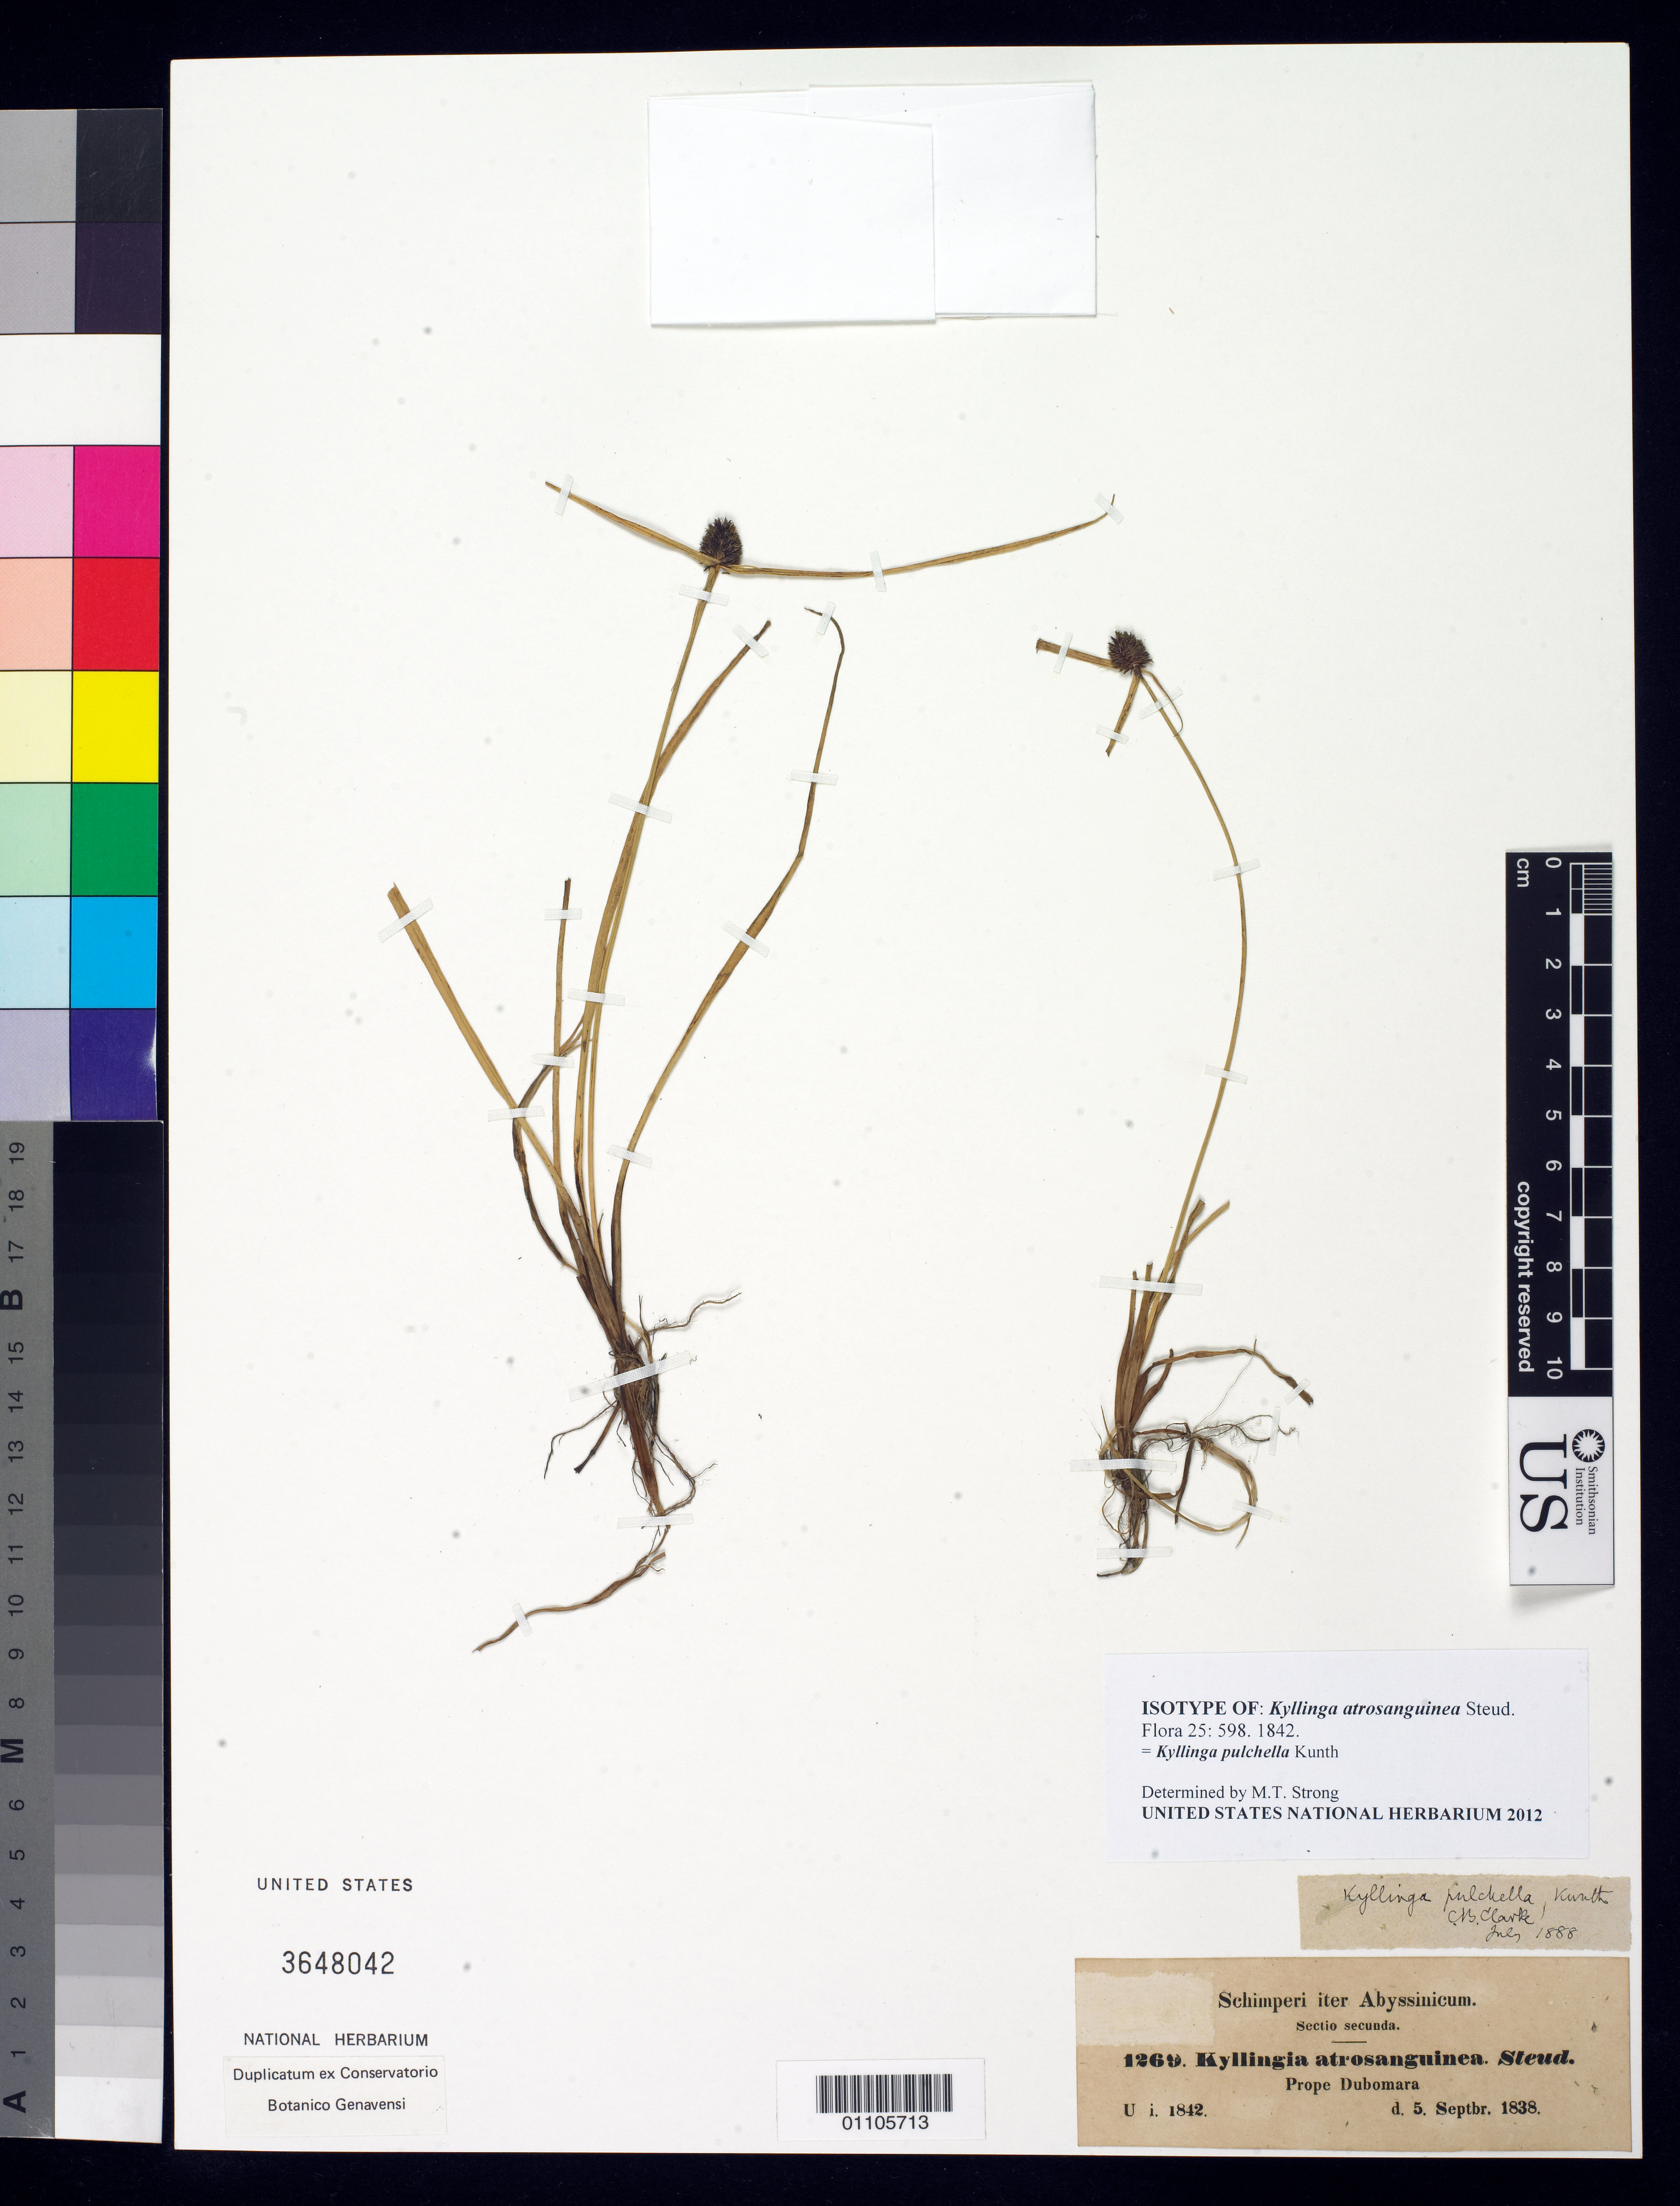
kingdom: Plantae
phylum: Tracheophyta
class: Liliopsida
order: Poales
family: Cyperaceae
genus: Kyllinga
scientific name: Kyllinga atrosanguinea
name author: Steud.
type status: Isotype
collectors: G. W. Schimper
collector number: II 1269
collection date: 1838-09-05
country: Ethiopia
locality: "Abyssinia", prope Dubomara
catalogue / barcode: US 3648042